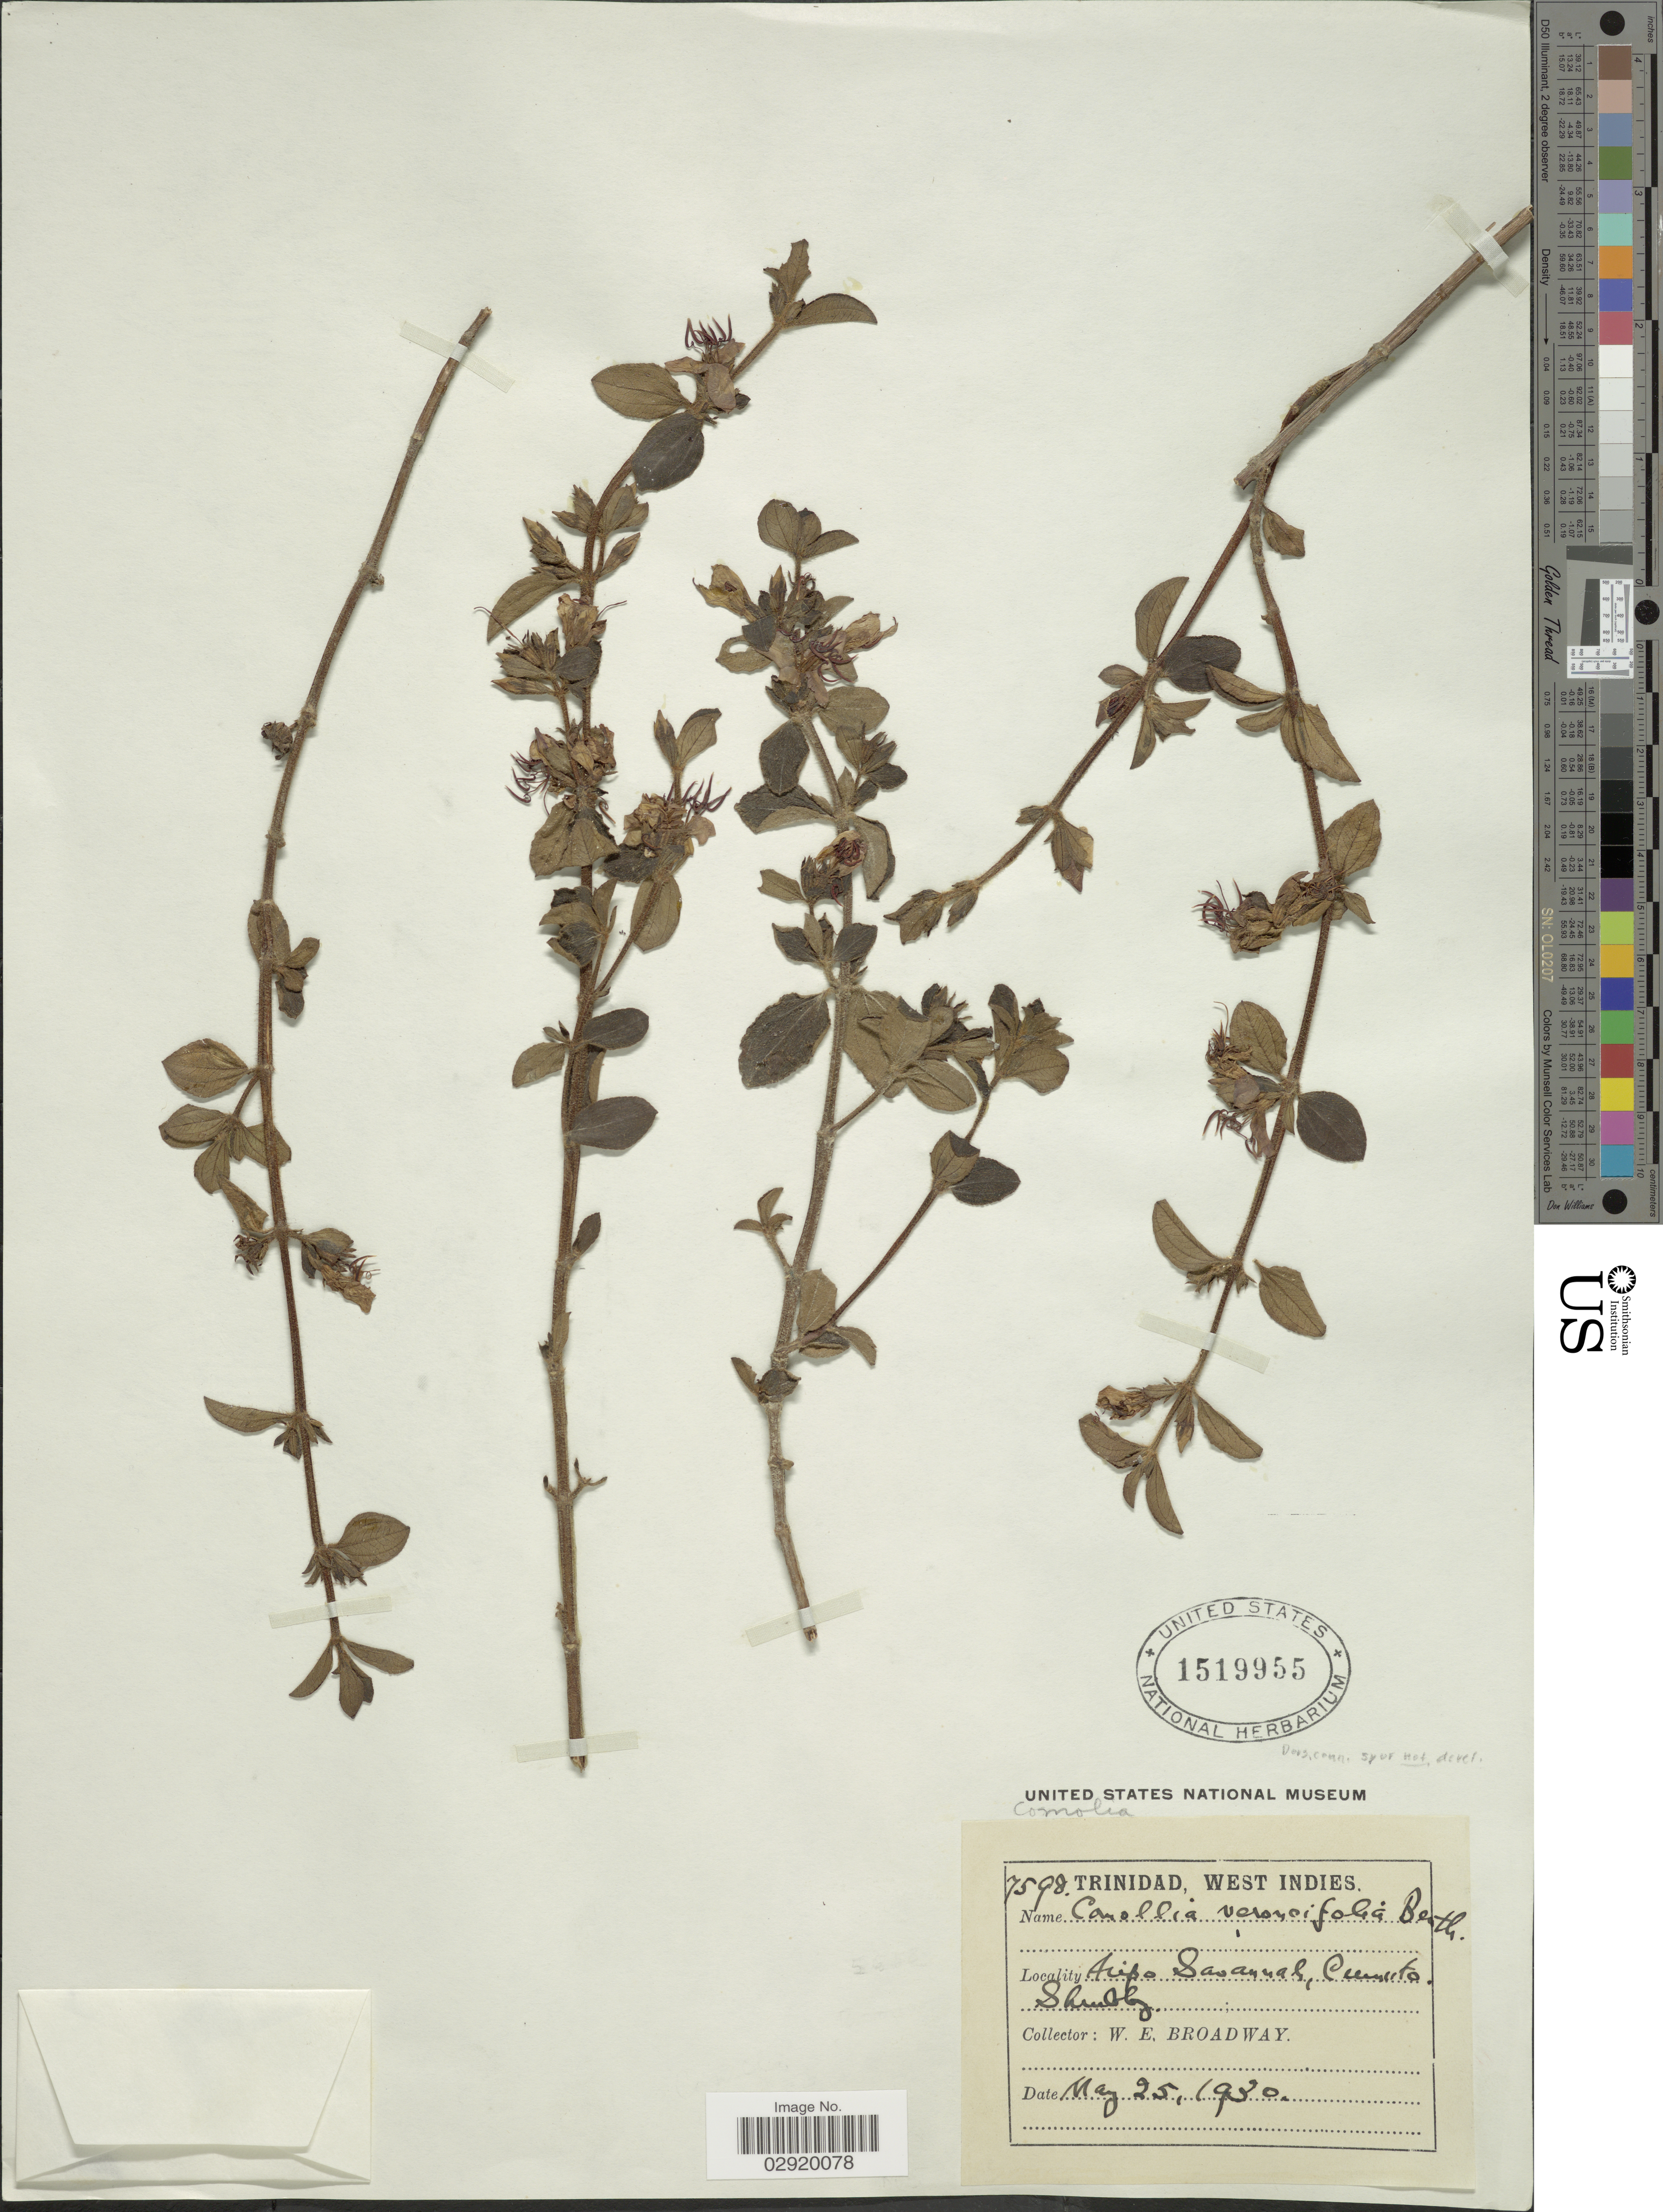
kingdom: Plantae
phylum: Tracheophyta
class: Magnoliopsida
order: Myrtales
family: Melastomataceae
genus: Comolia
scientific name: Comolia veronicifolia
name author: Benth.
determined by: Nunes da Silva, Diego, (RB), Jardim Botanico do Rio de Janeiro - Herbario (BRAZIL)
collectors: W. E. Broadway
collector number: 7598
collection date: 1930-05-25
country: Trinidad and Tobago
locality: Trinidad. Aripo Savannahg, Cumuto. Shrubby.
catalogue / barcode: US 1519955